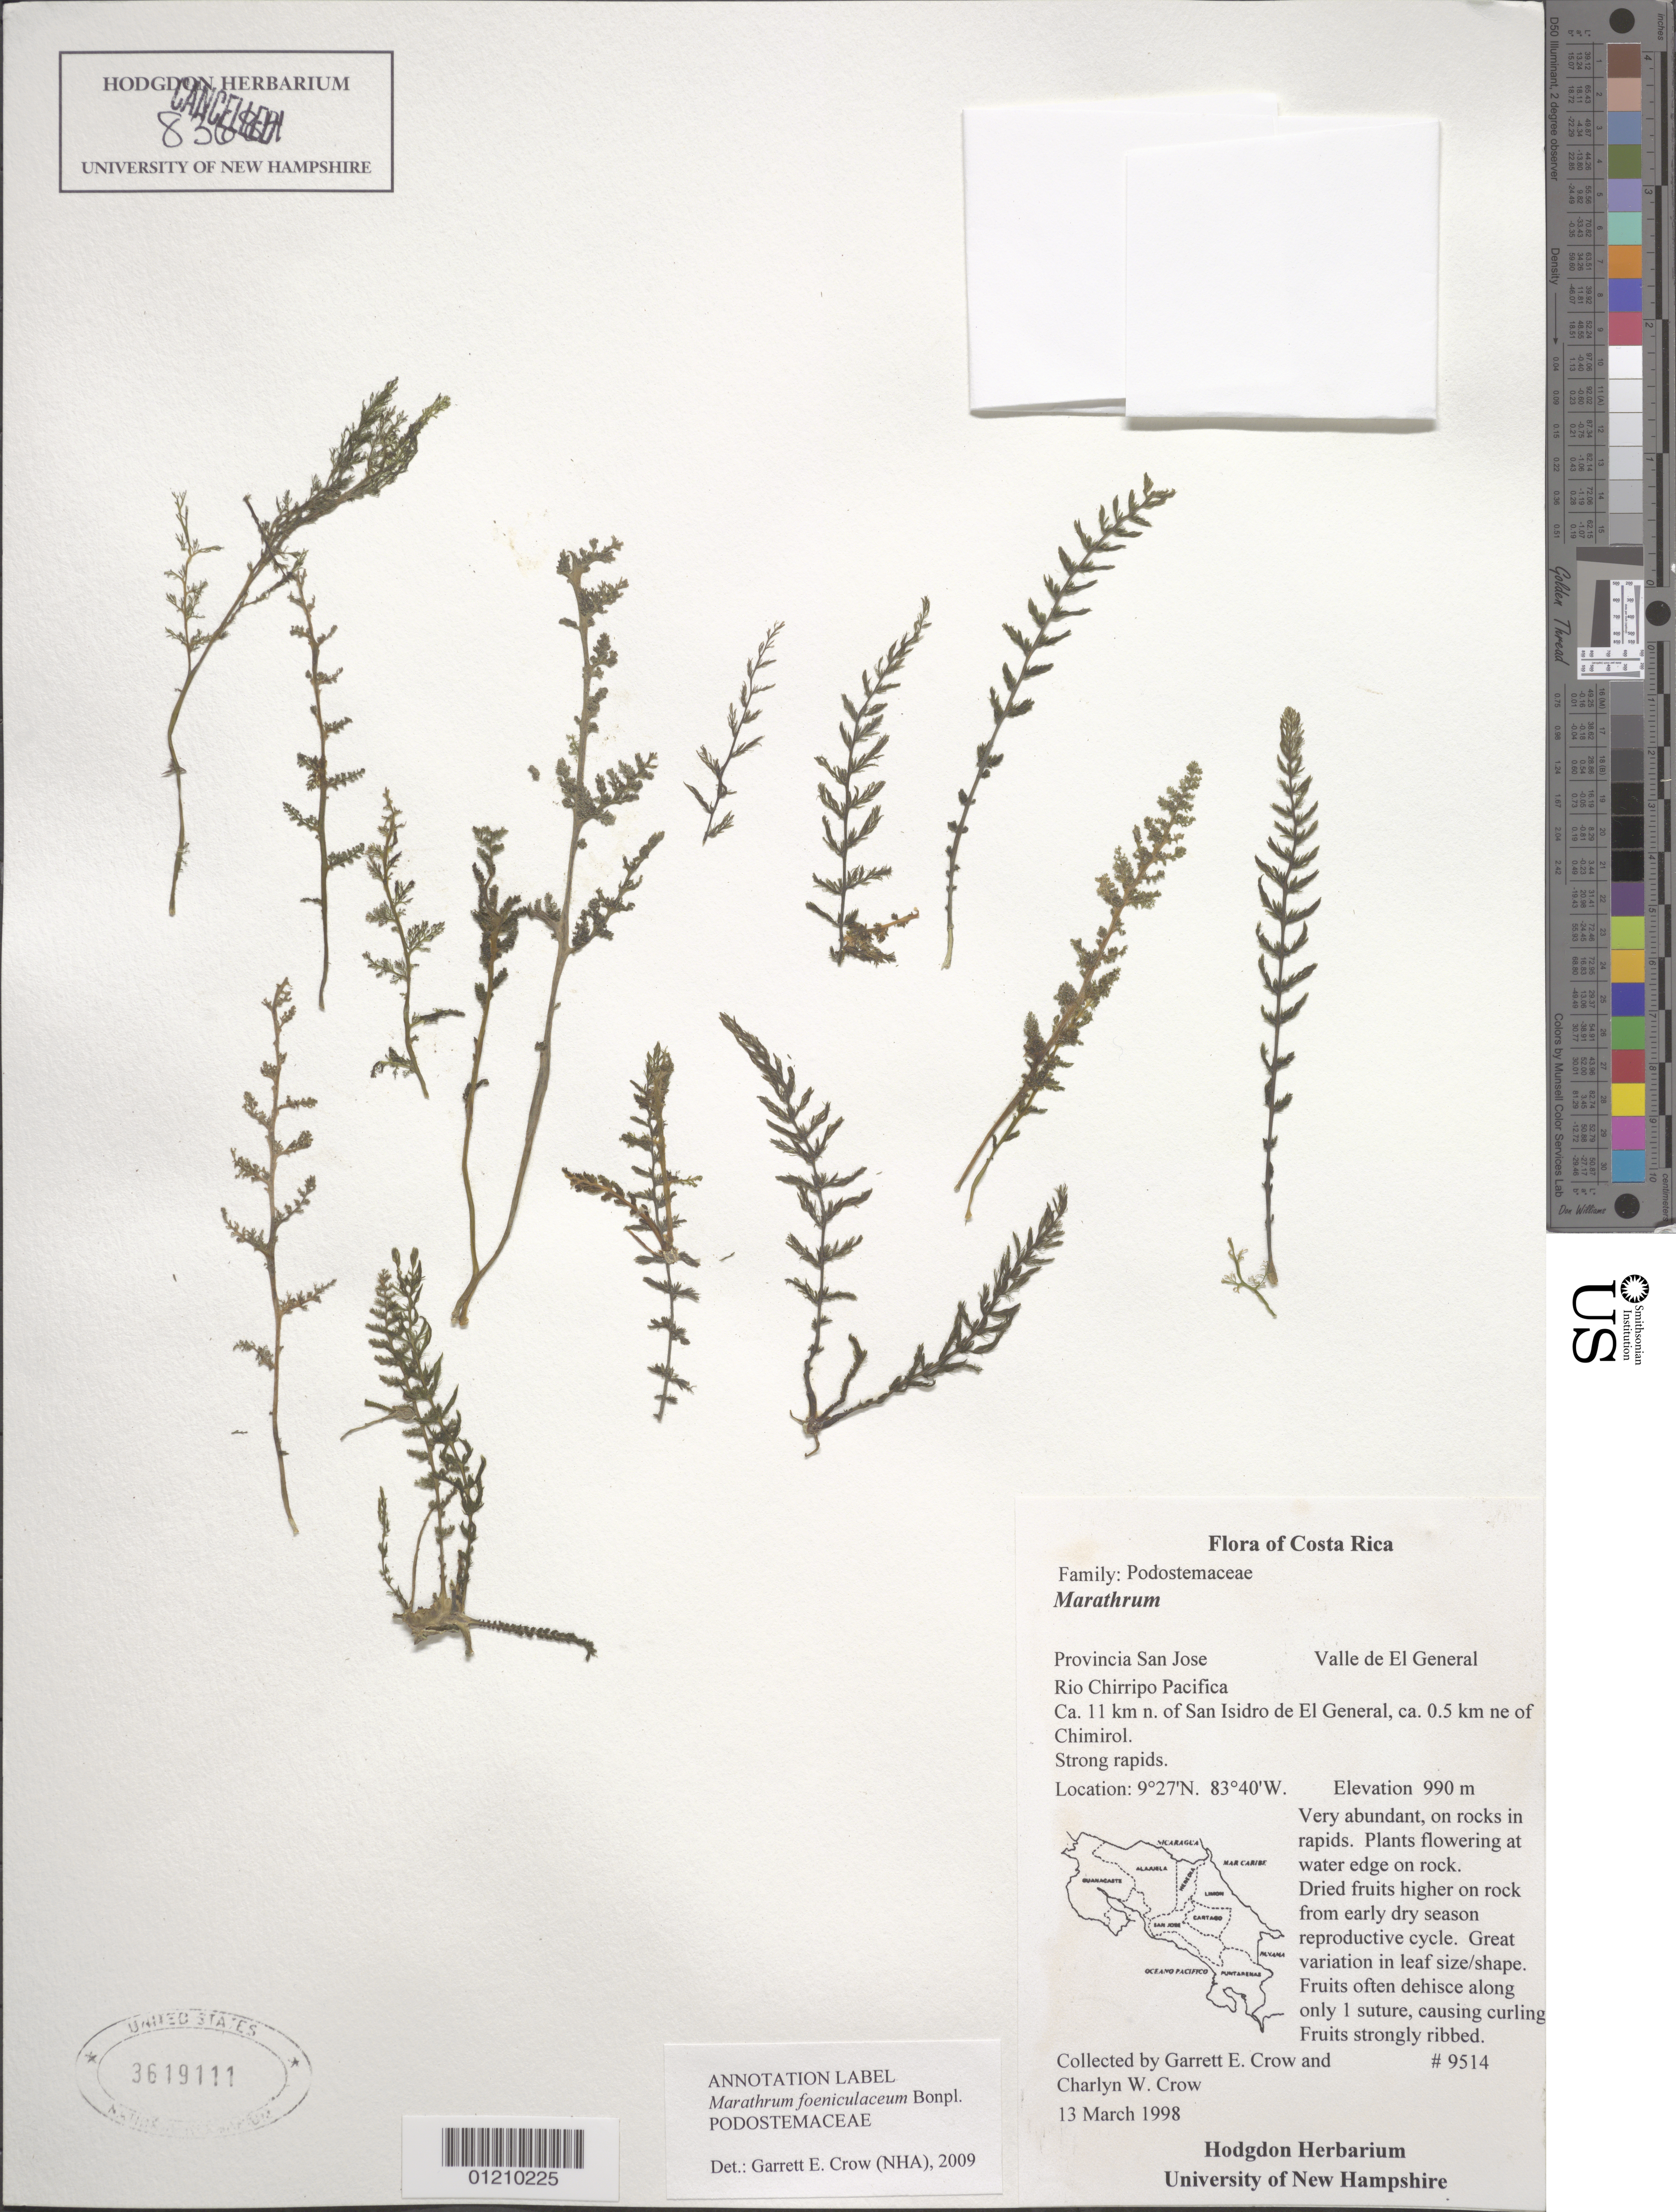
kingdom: Plantae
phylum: Tracheophyta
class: Magnoliopsida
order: Malpighiales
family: Podostemaceae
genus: Marathrum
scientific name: Marathrum foeniculaceum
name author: Bonpl.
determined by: Crow, G. E.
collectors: G. E. Crow & C. Crow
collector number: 9514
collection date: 1998-03-13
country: Costa Rica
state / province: San José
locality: Ca. 11 km N of San Isidoro de El General, ca. 0.5 km NE of Chimirol, Rio Chirripo Pacifica, Valle de El General.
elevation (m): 990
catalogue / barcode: US 3619111